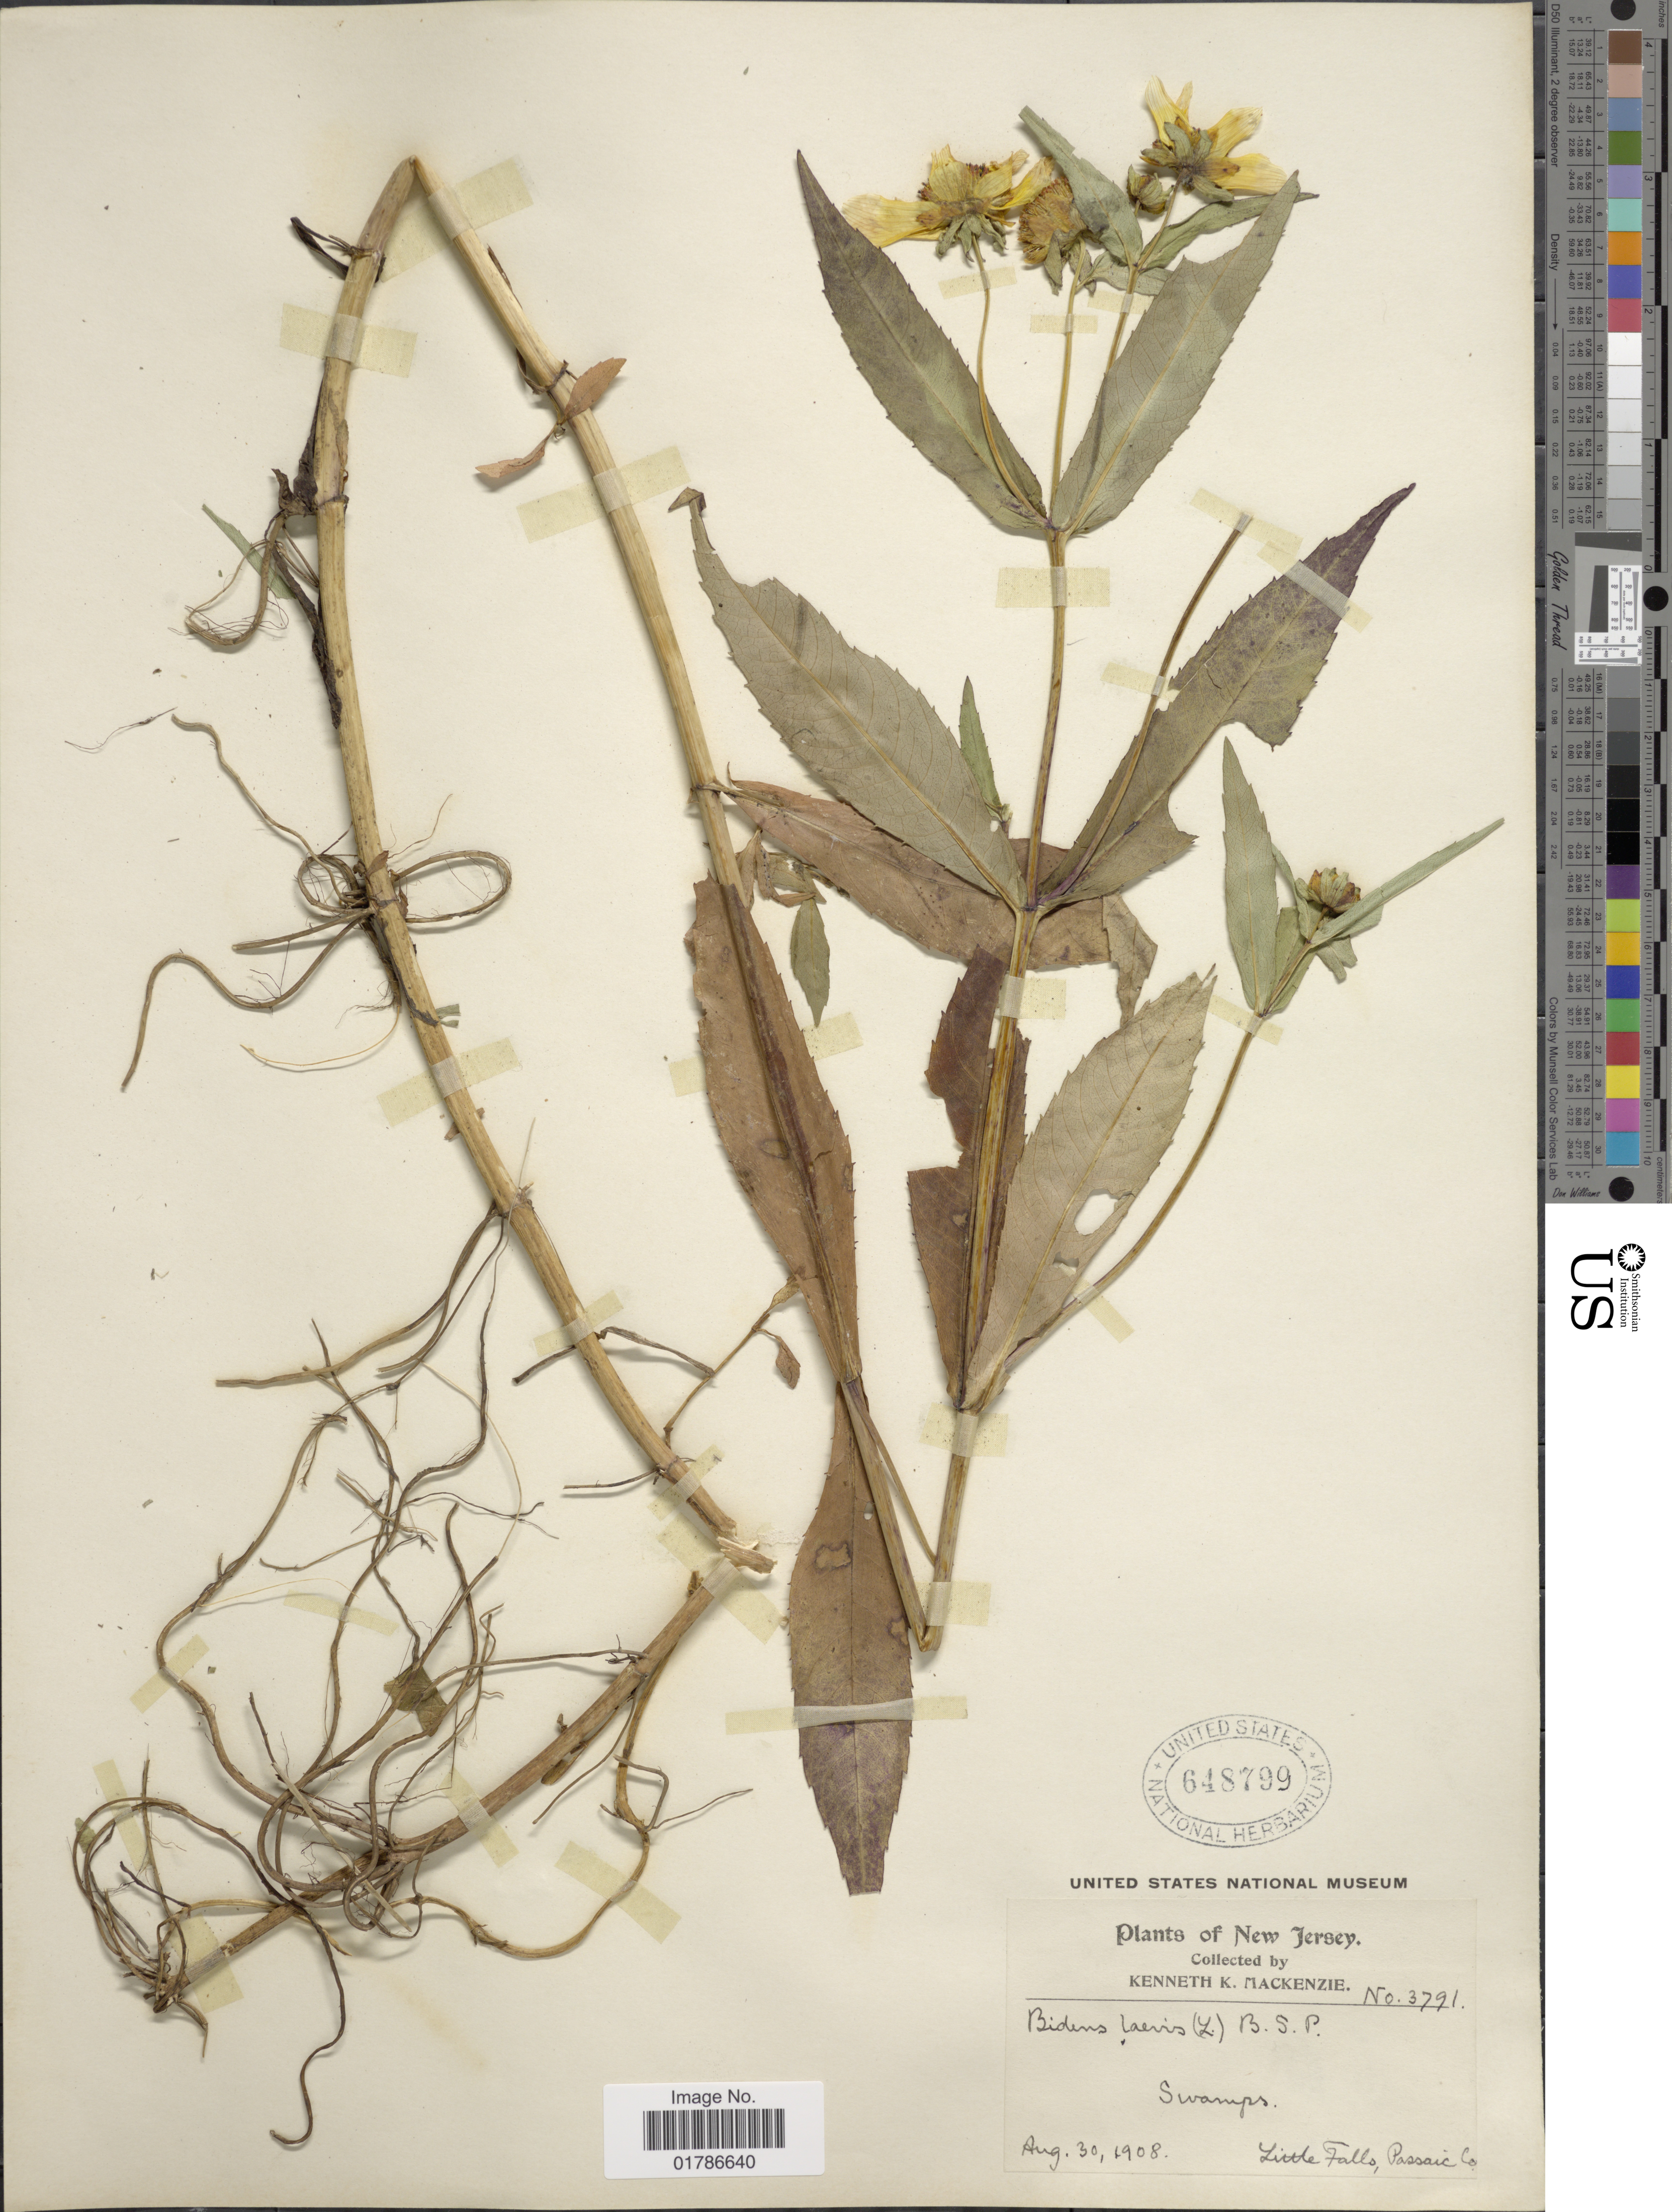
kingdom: Plantae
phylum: Tracheophyta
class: Magnoliopsida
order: Asterales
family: Asteraceae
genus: Bidens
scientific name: Bidens laevis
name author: (L.) Britton, Stearns & Poggenb.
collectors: K. K. Mackenzie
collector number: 3791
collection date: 1908-08-30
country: United States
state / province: New Jersey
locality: Little Falls, Passaic Co.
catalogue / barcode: US 648799